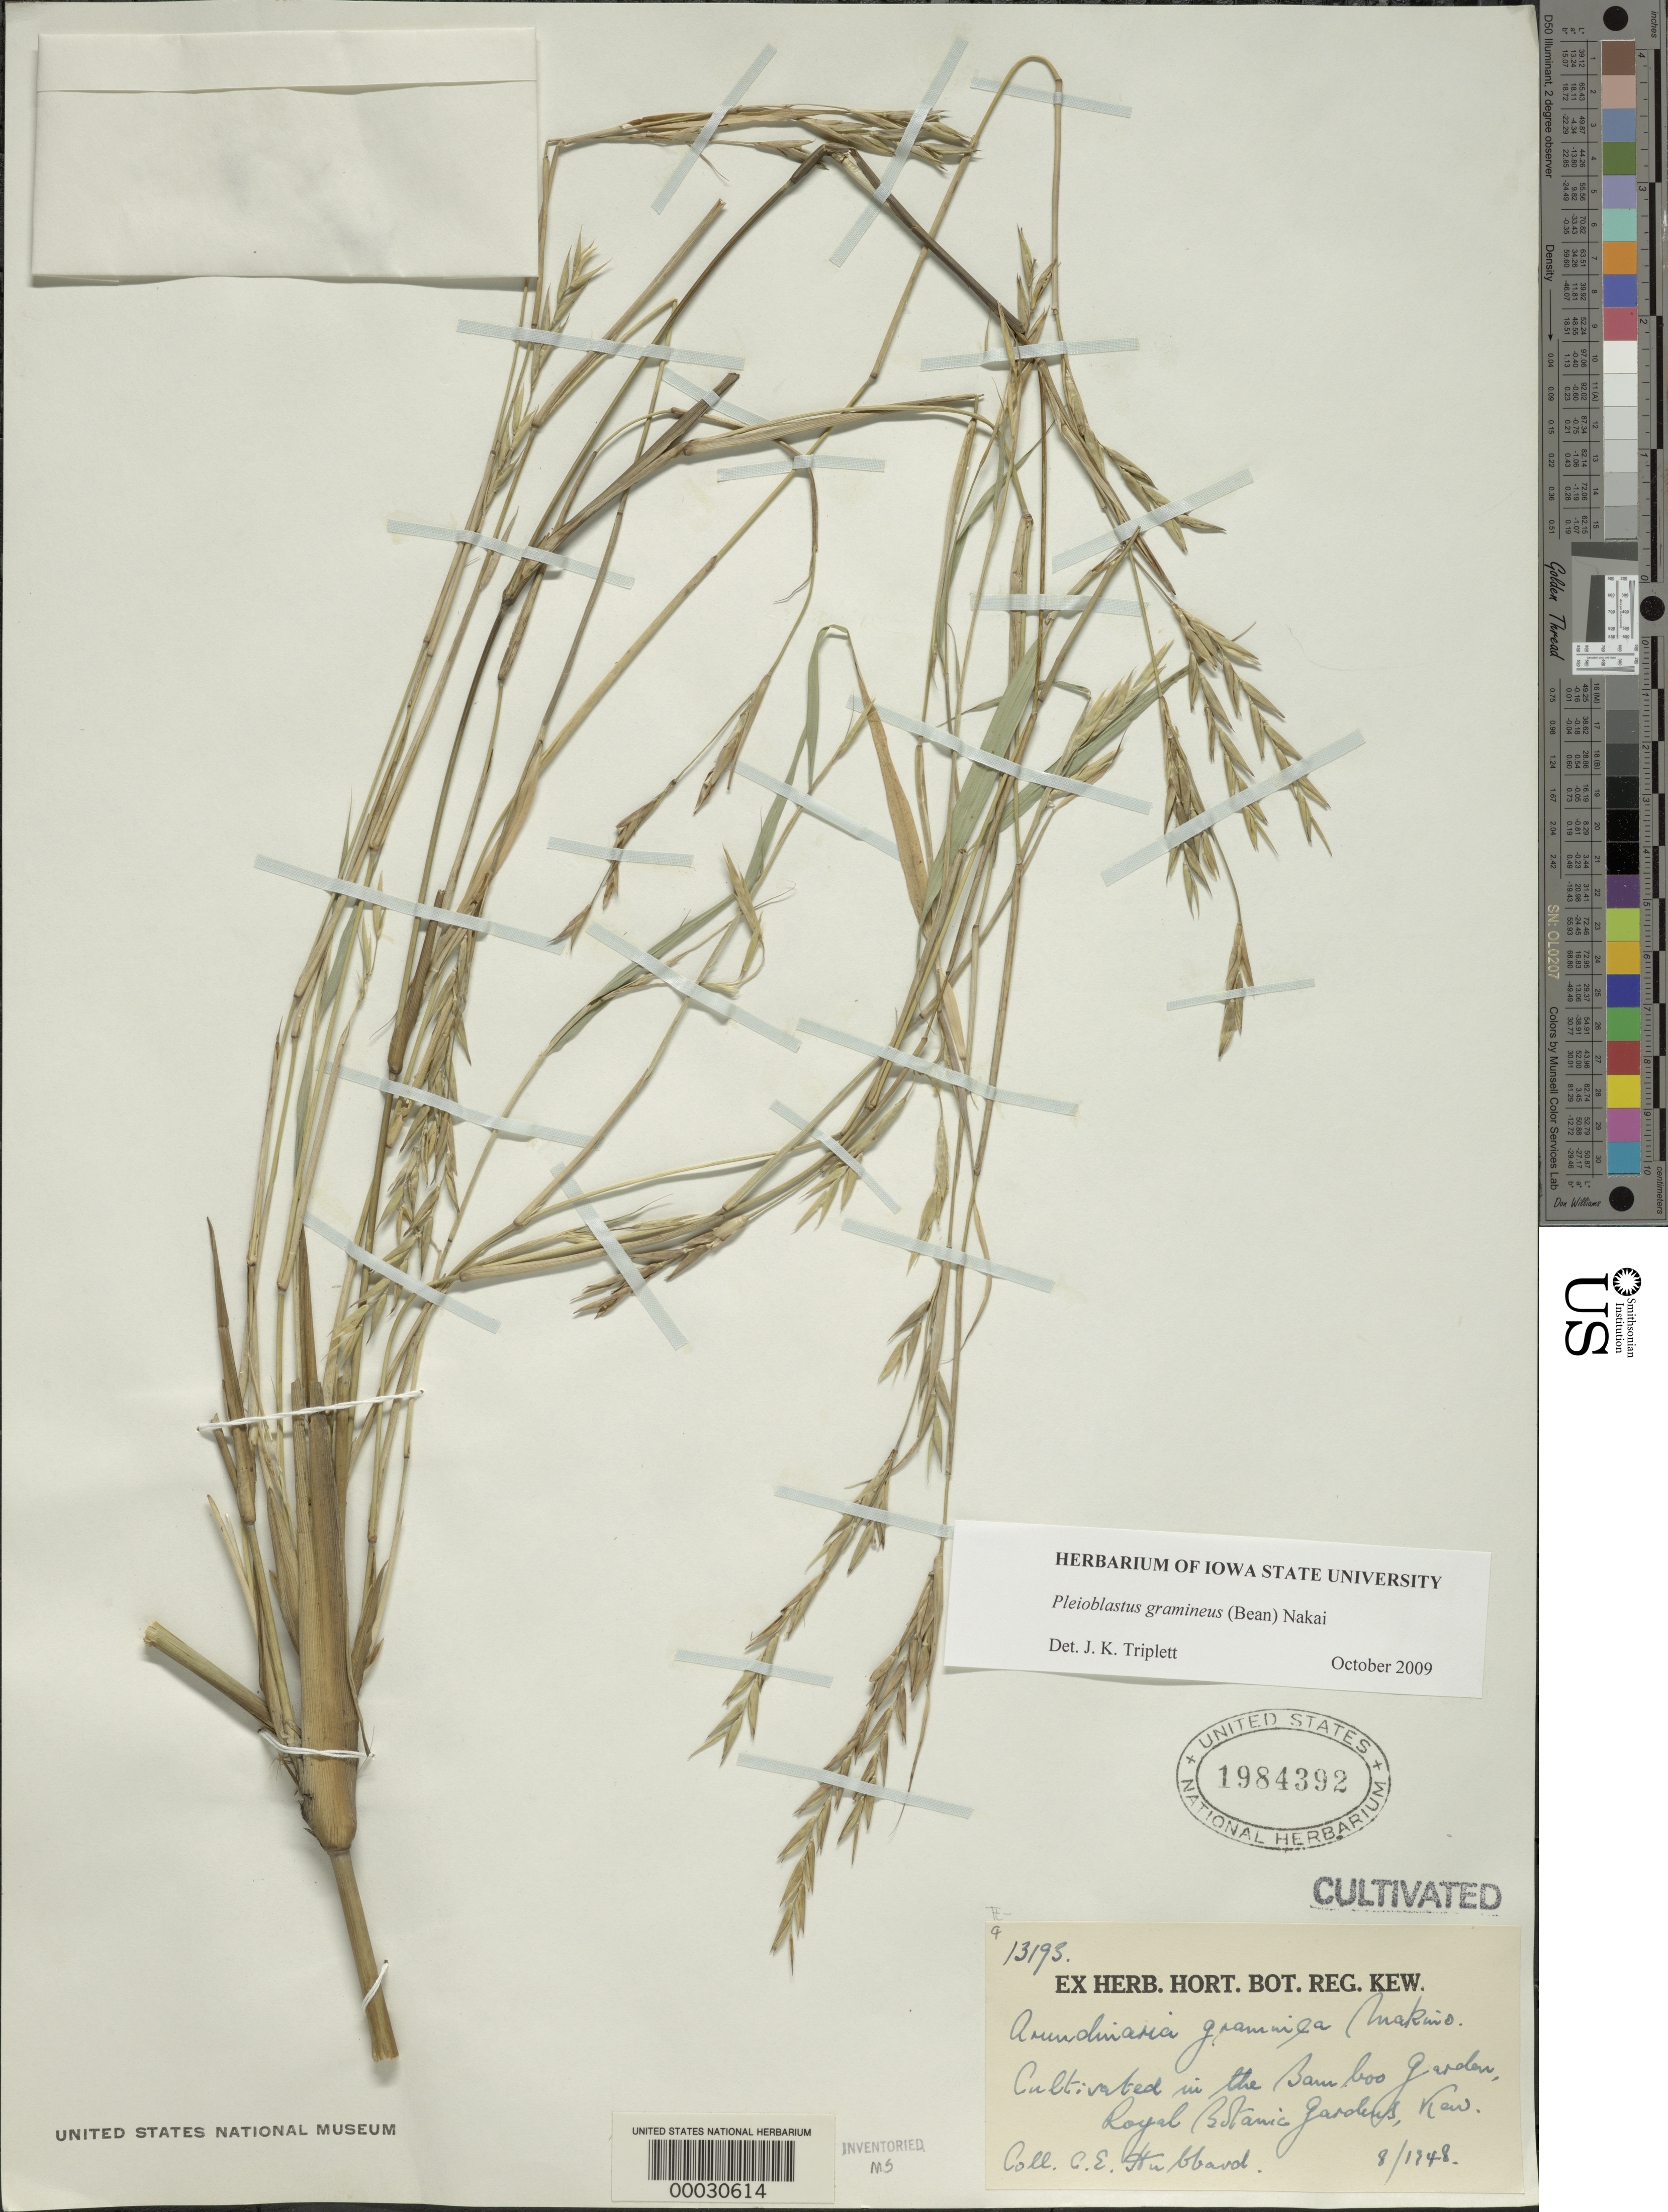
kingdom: Plantae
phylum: Tracheophyta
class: Liliopsida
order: Poales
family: Poaceae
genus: Pleioblastus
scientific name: Pleioblastus gramineus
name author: (Bean) Nakai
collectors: E. Hubbard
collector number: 13193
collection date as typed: Aug 1948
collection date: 1948-08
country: United Kingdom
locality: Bamboo garden - kew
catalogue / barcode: US 1984392